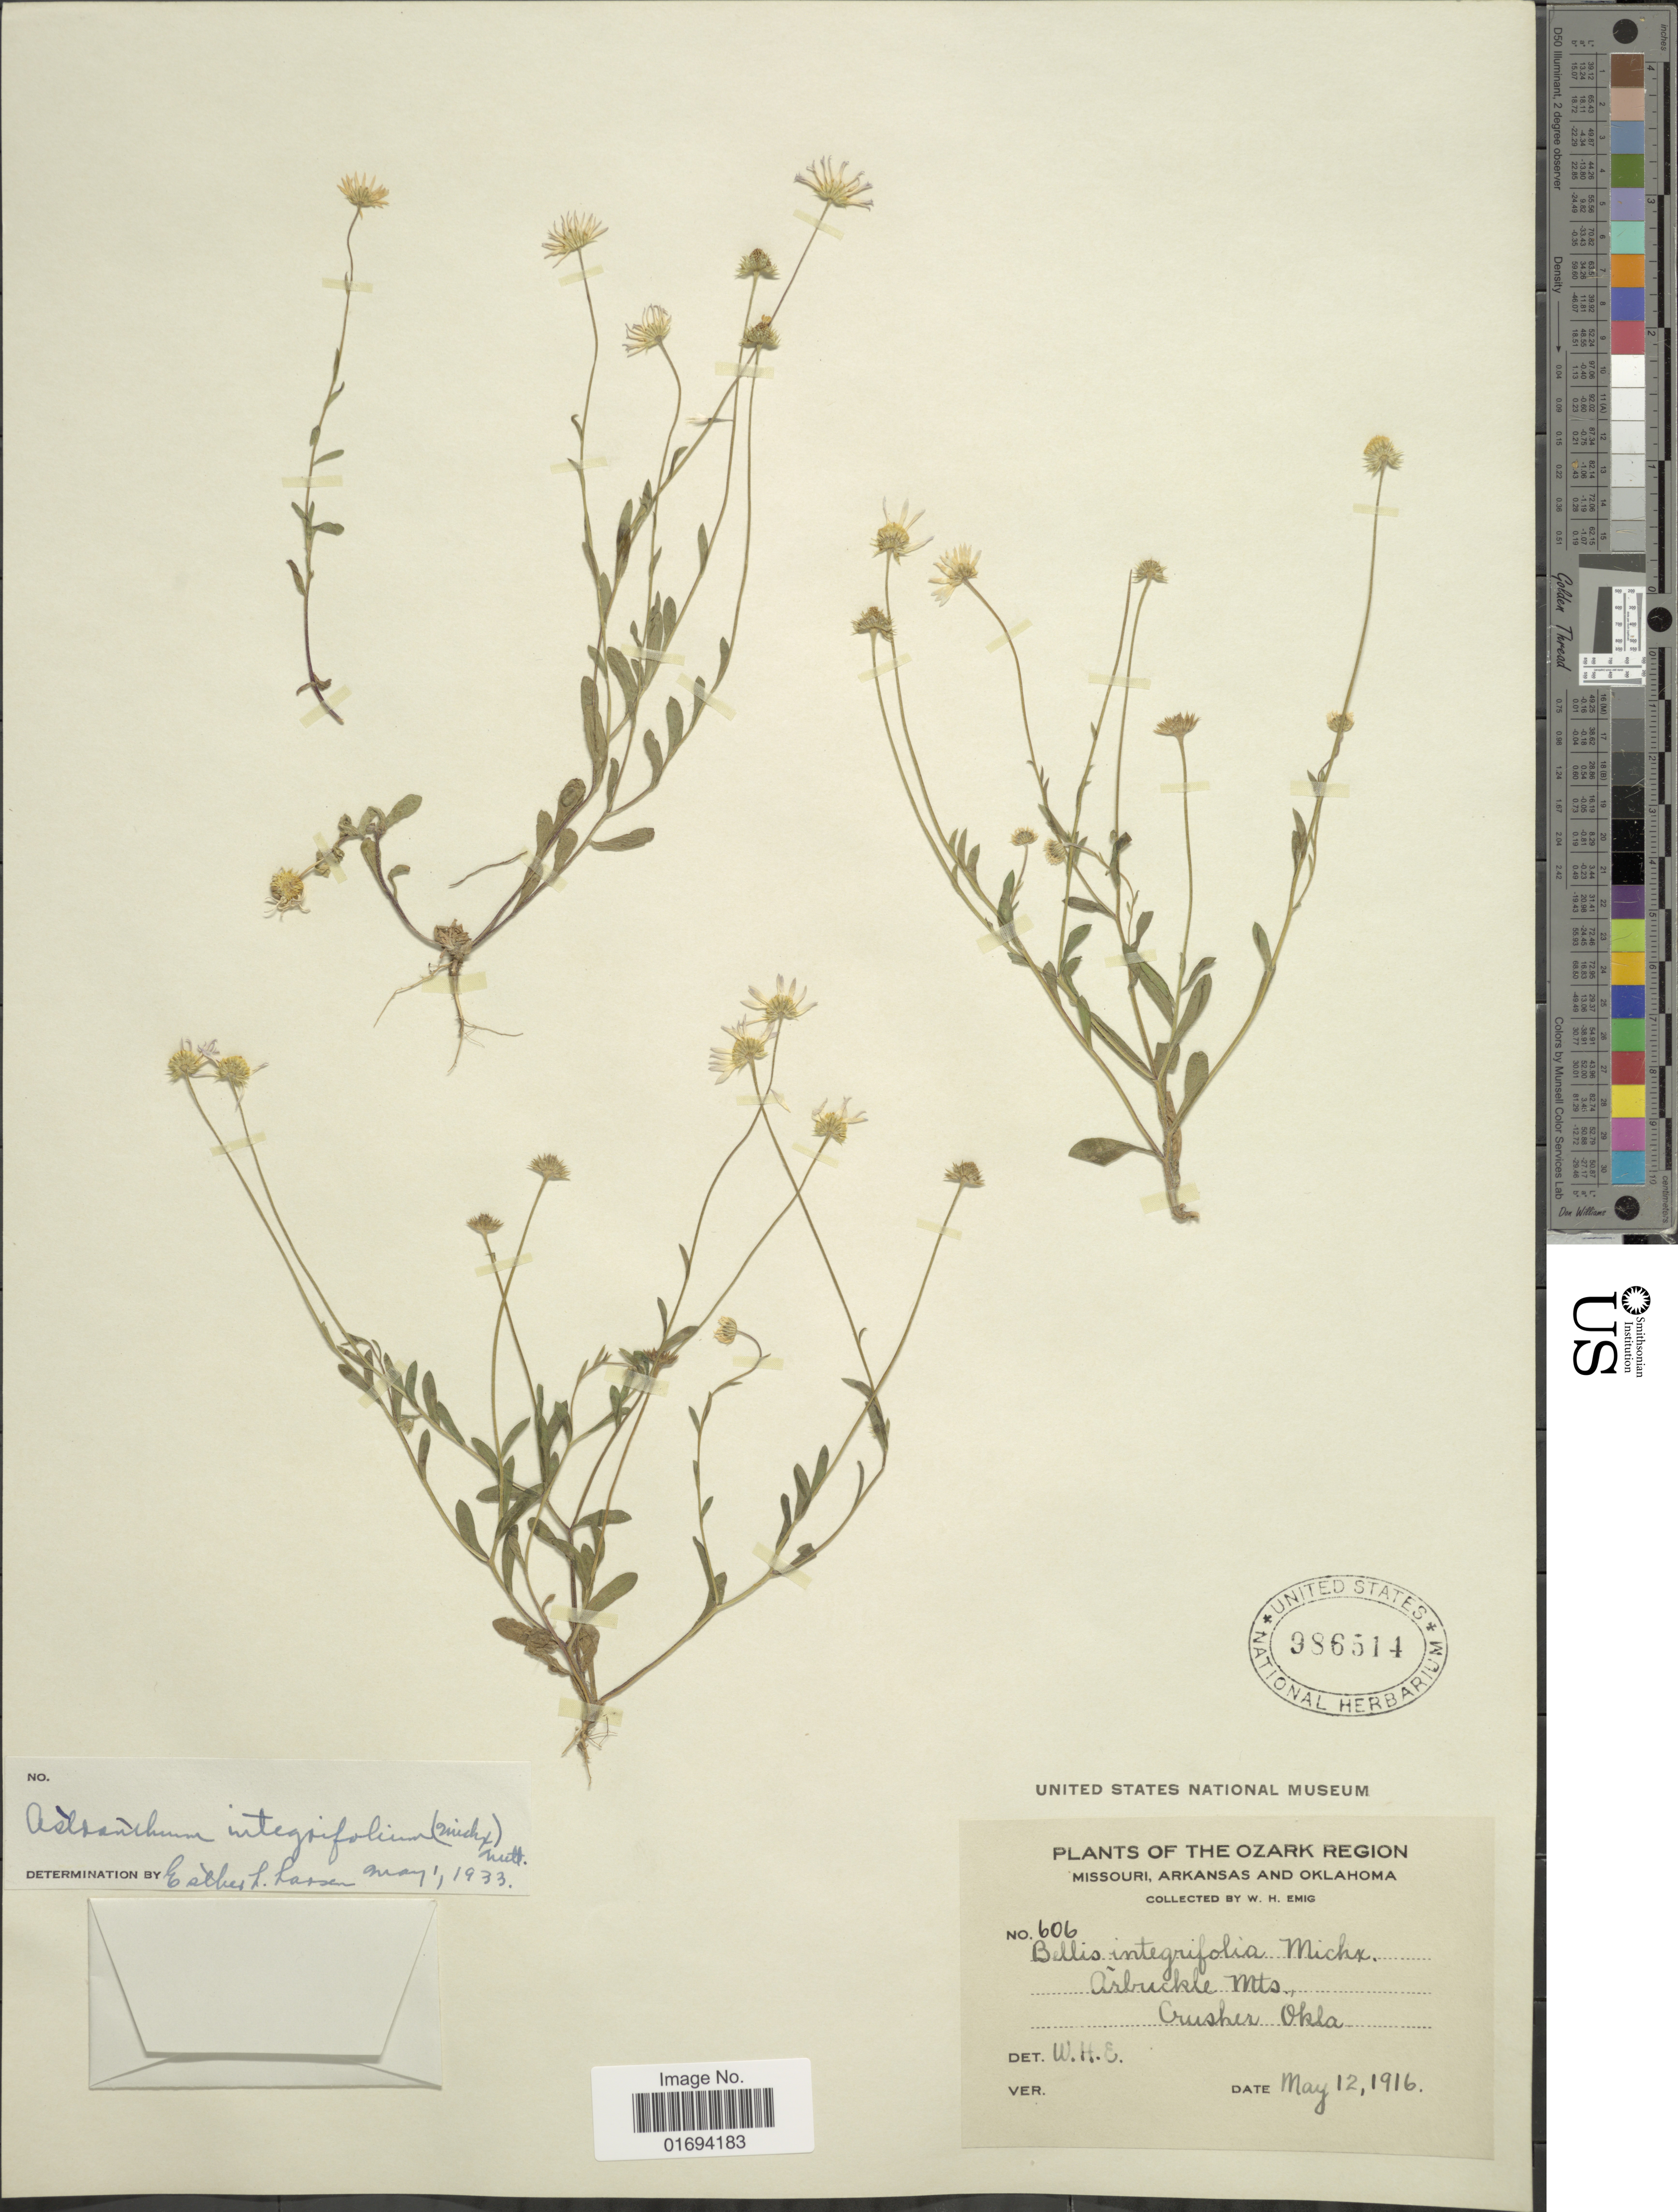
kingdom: Plantae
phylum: Tracheophyta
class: Magnoliopsida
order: Asterales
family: Asteraceae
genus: Astranthium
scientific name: Astranthium integrifolium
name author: (Michx.) Nutt.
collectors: W. H. Emig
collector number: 606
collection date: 1916-05-12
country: United States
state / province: Oklahoma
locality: Ozark Region, Arbuckle Mts., Crusher Okla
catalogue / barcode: US 986514